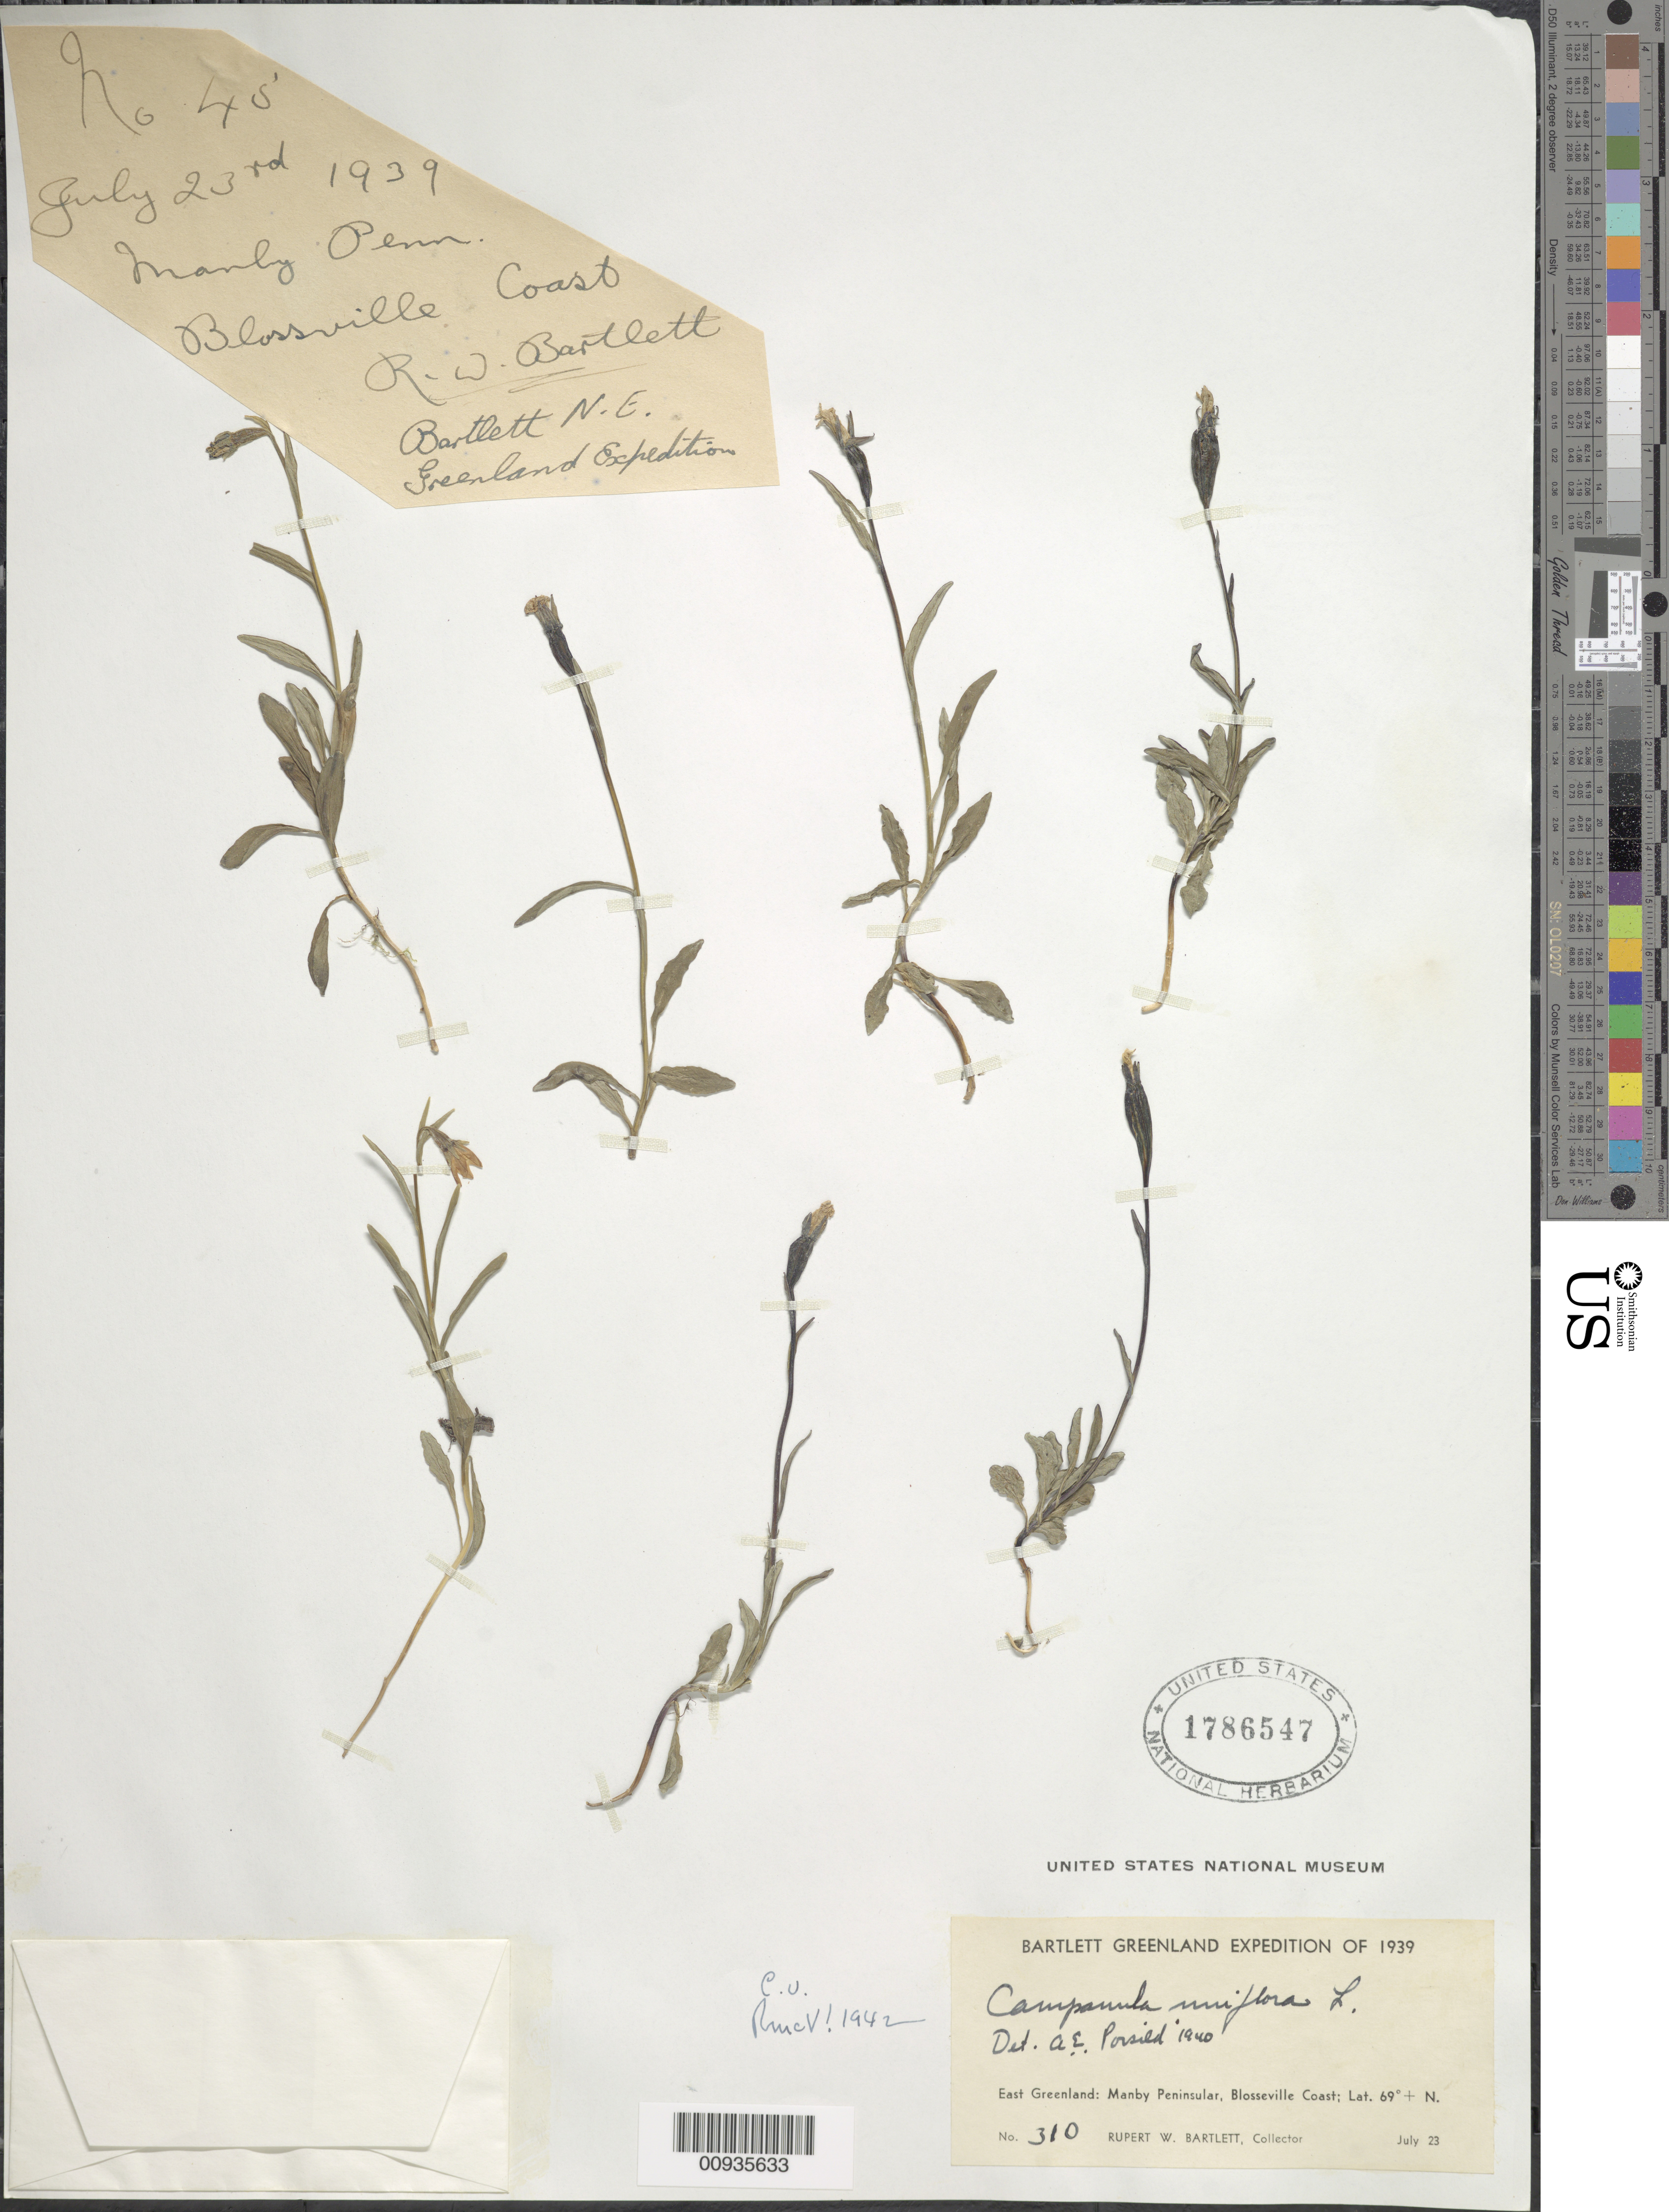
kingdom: Plantae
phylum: Tracheophyta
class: Magnoliopsida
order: Asterales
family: Campanulaceae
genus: Campanula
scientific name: Campanula uniflora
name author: L.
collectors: R. W. Bartlett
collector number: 310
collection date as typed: July 23, 1939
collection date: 1939-07-23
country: Greenland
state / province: Østgrønland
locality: Blosseville Coast. Manby Peninsular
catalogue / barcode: US 1786547